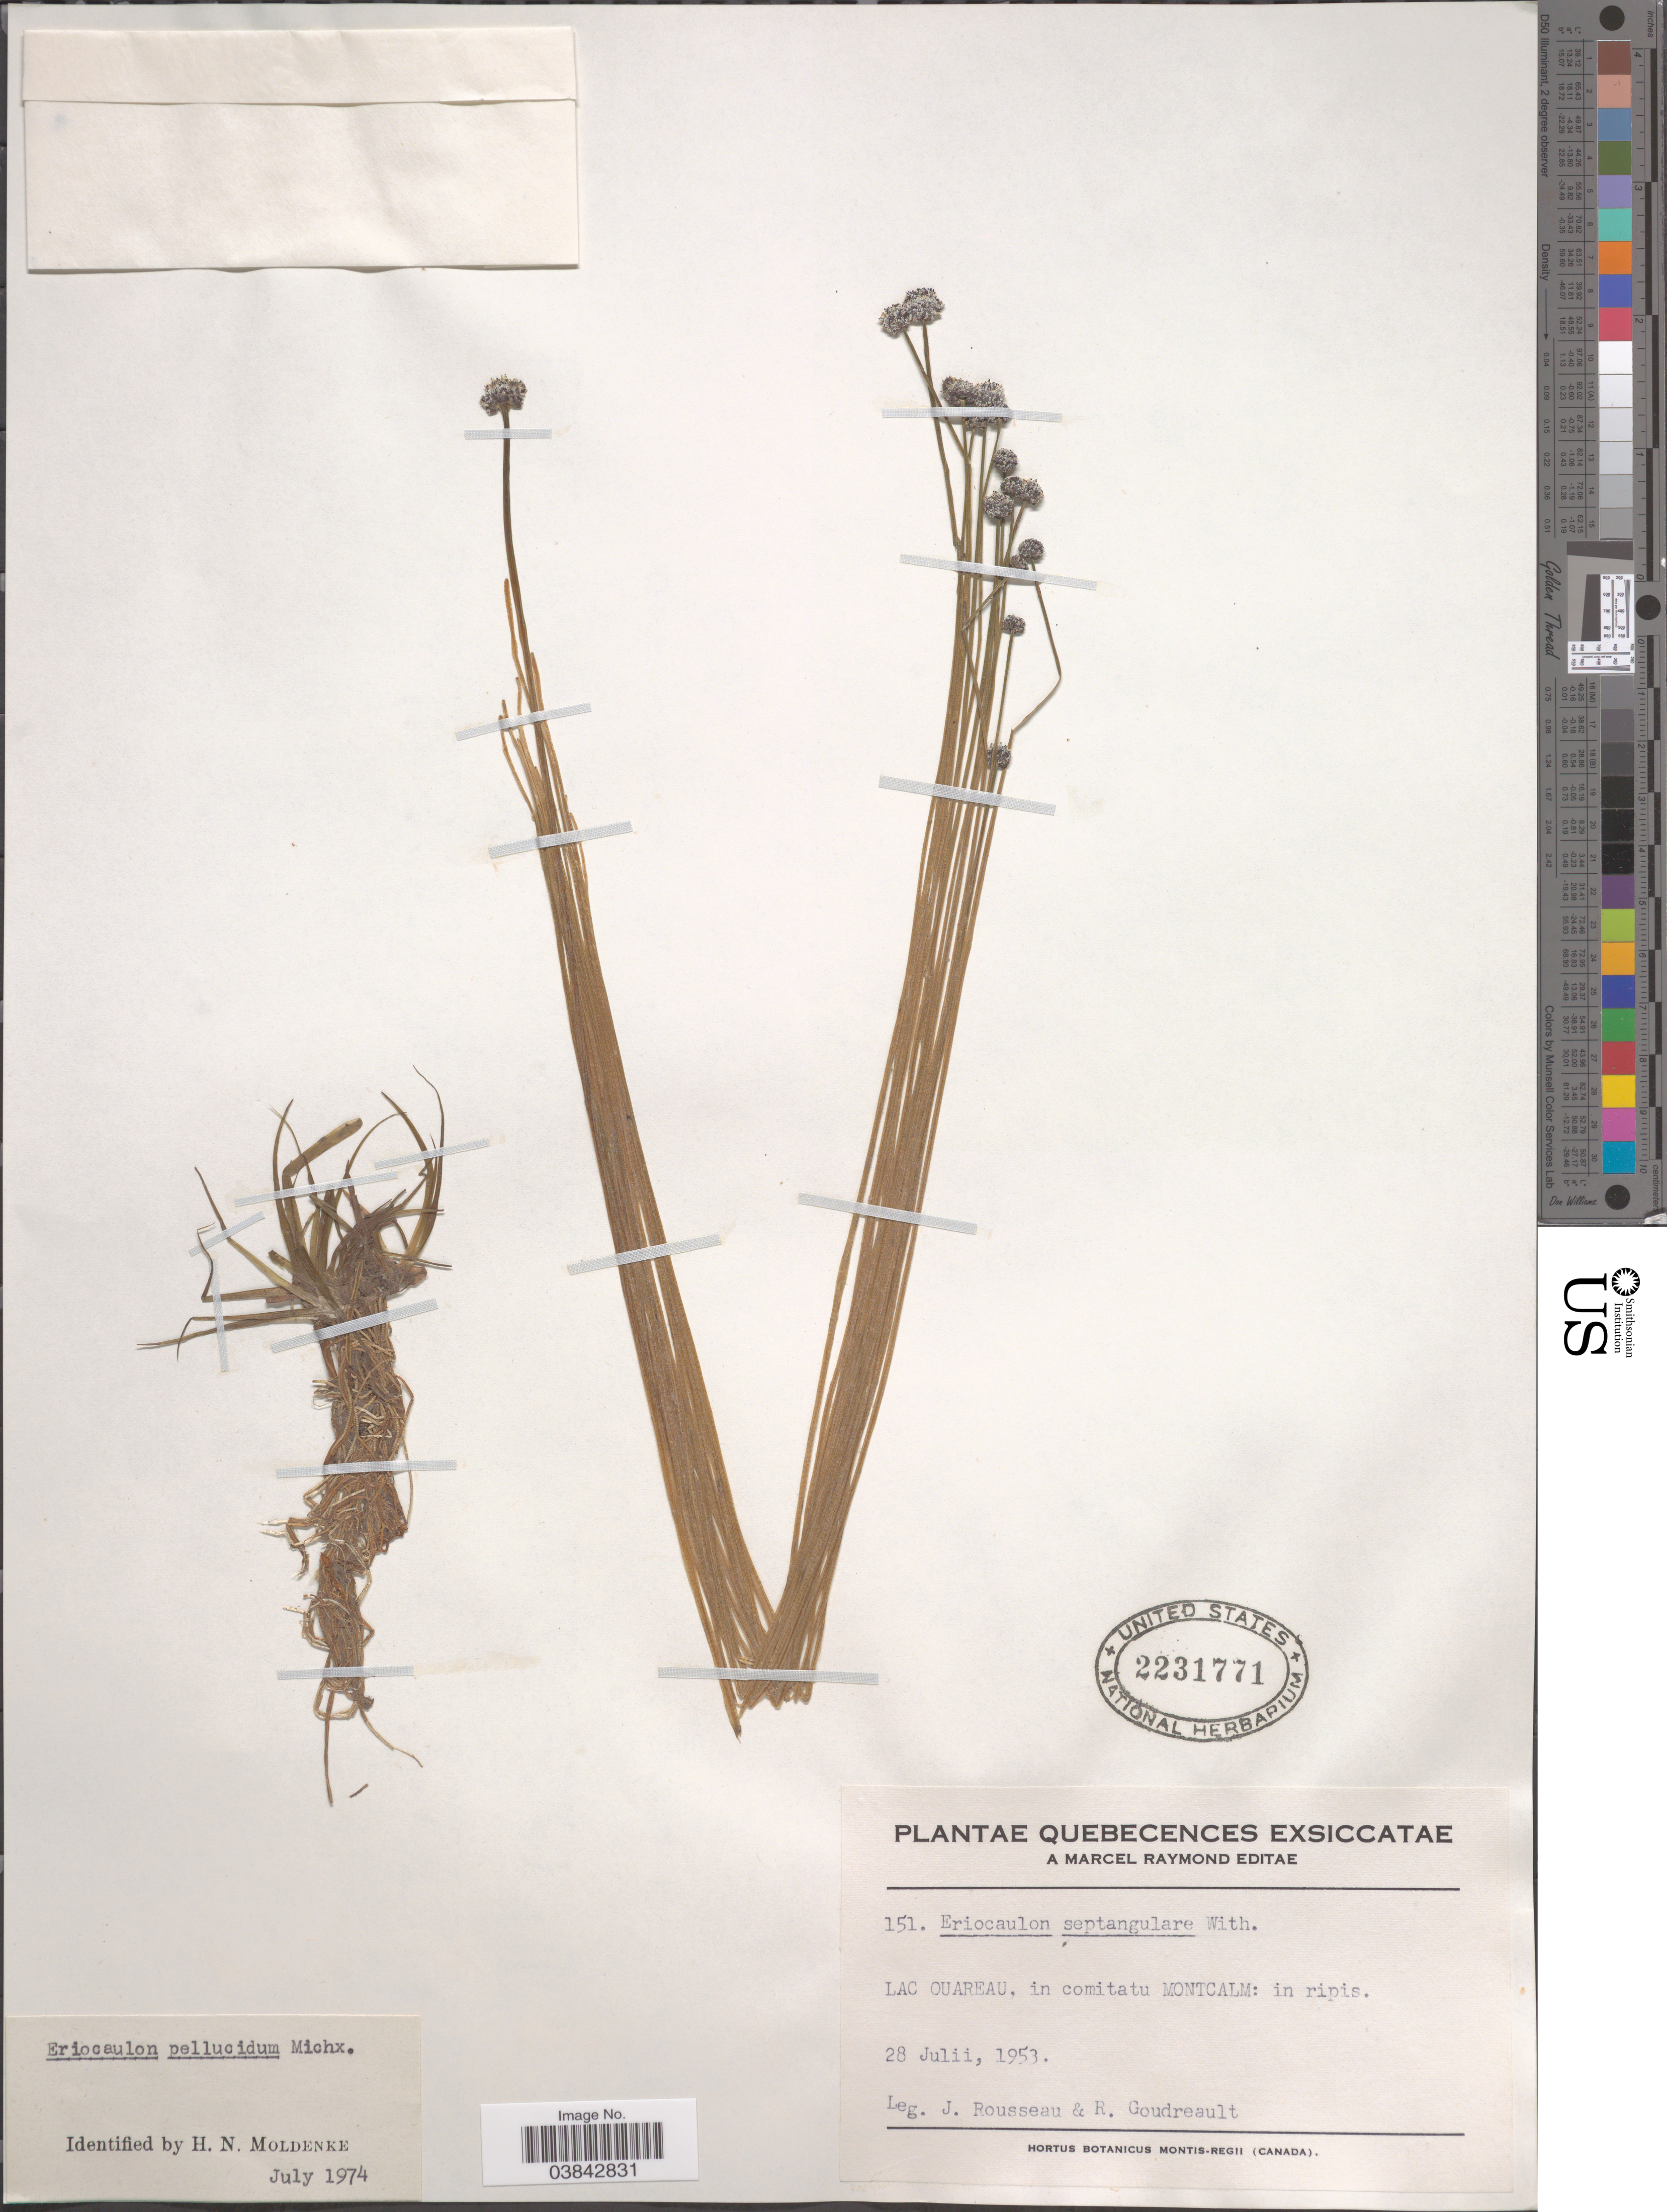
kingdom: Plantae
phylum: Tracheophyta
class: Liliopsida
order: Poales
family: Eriocaulaceae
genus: Eriocaulon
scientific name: Eriocaulon aquaticum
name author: (Hill) Druce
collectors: J. Rousseau & R. Goudreault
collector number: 151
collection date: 1953-07-28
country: Canada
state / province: Quebec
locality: Lac Ouareau, in comitatu Montcalm.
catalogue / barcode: US 2231771